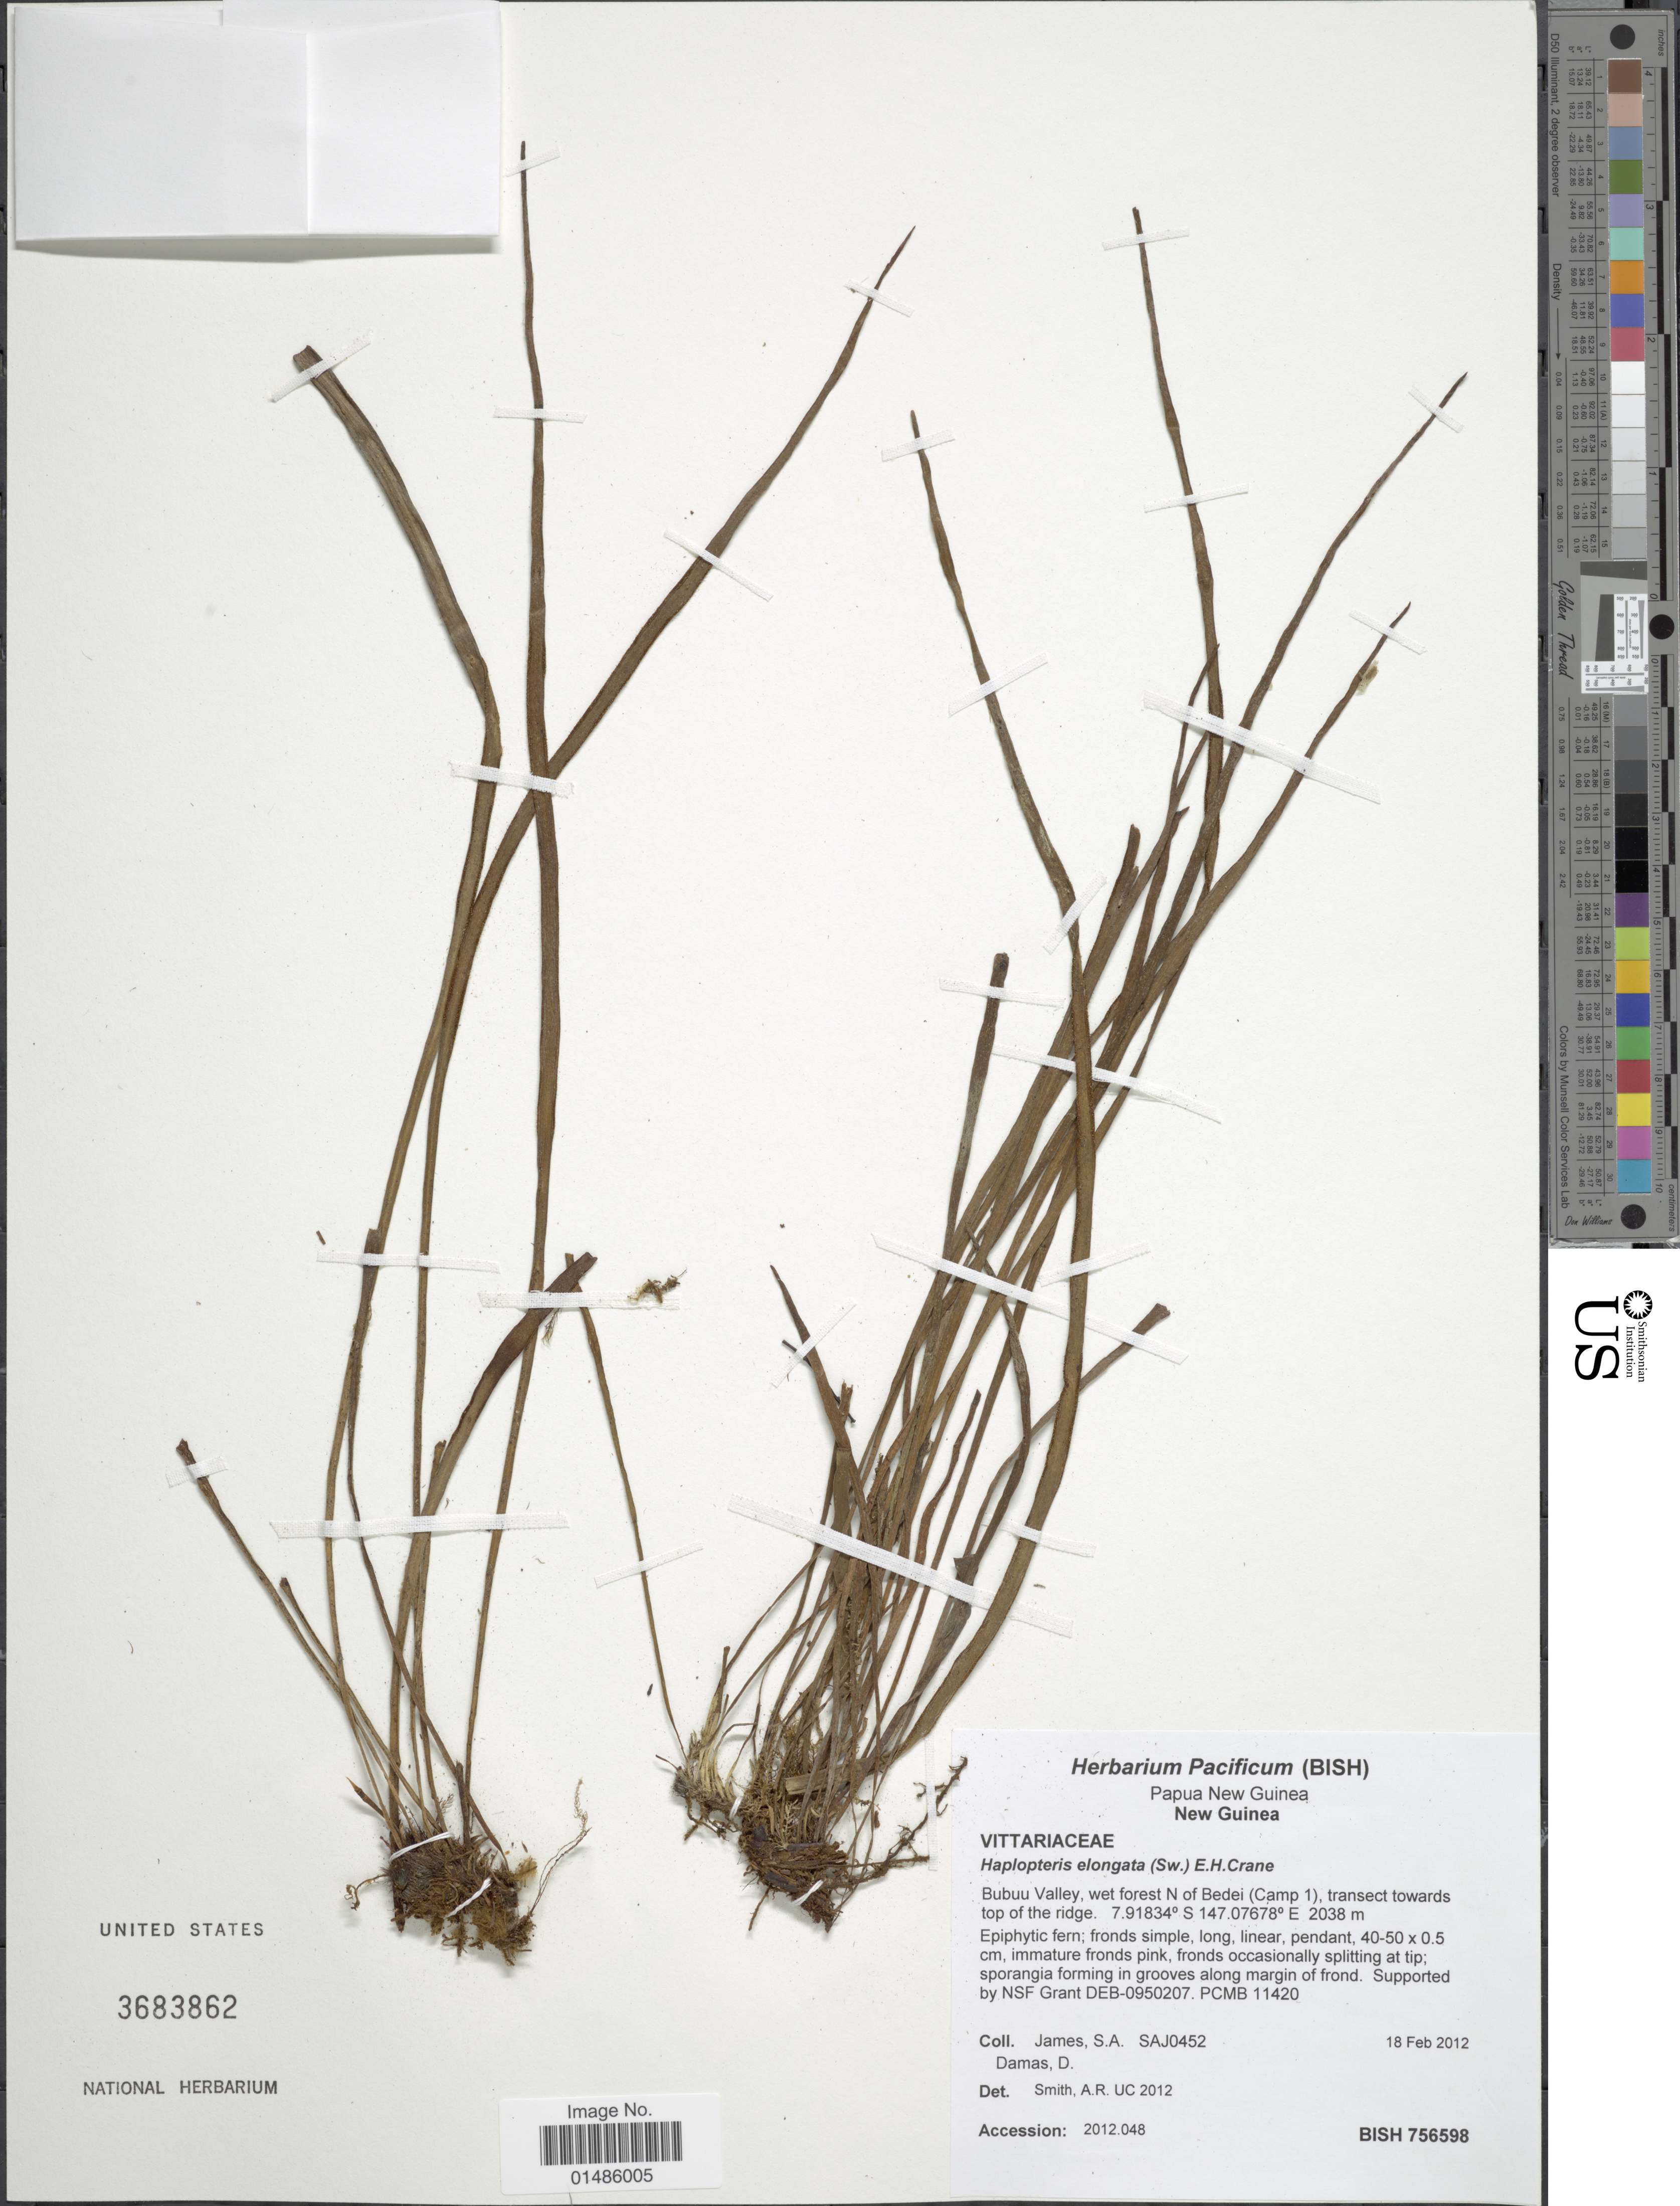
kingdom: Plantae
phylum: Tracheophyta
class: Polypodiopsida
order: Polypodiales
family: Pteridaceae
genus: Haplopteris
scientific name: Haplopteris elongata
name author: (Sw.) Crane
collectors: S. James & D. Damas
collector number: SAJ0452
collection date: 2012-02-18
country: Papua New Guinea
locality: New Guinea. Bubuu Valley, wet forest N of Bedei (Camp 1), transect towards top of ridge.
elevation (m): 2038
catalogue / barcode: US 3683862